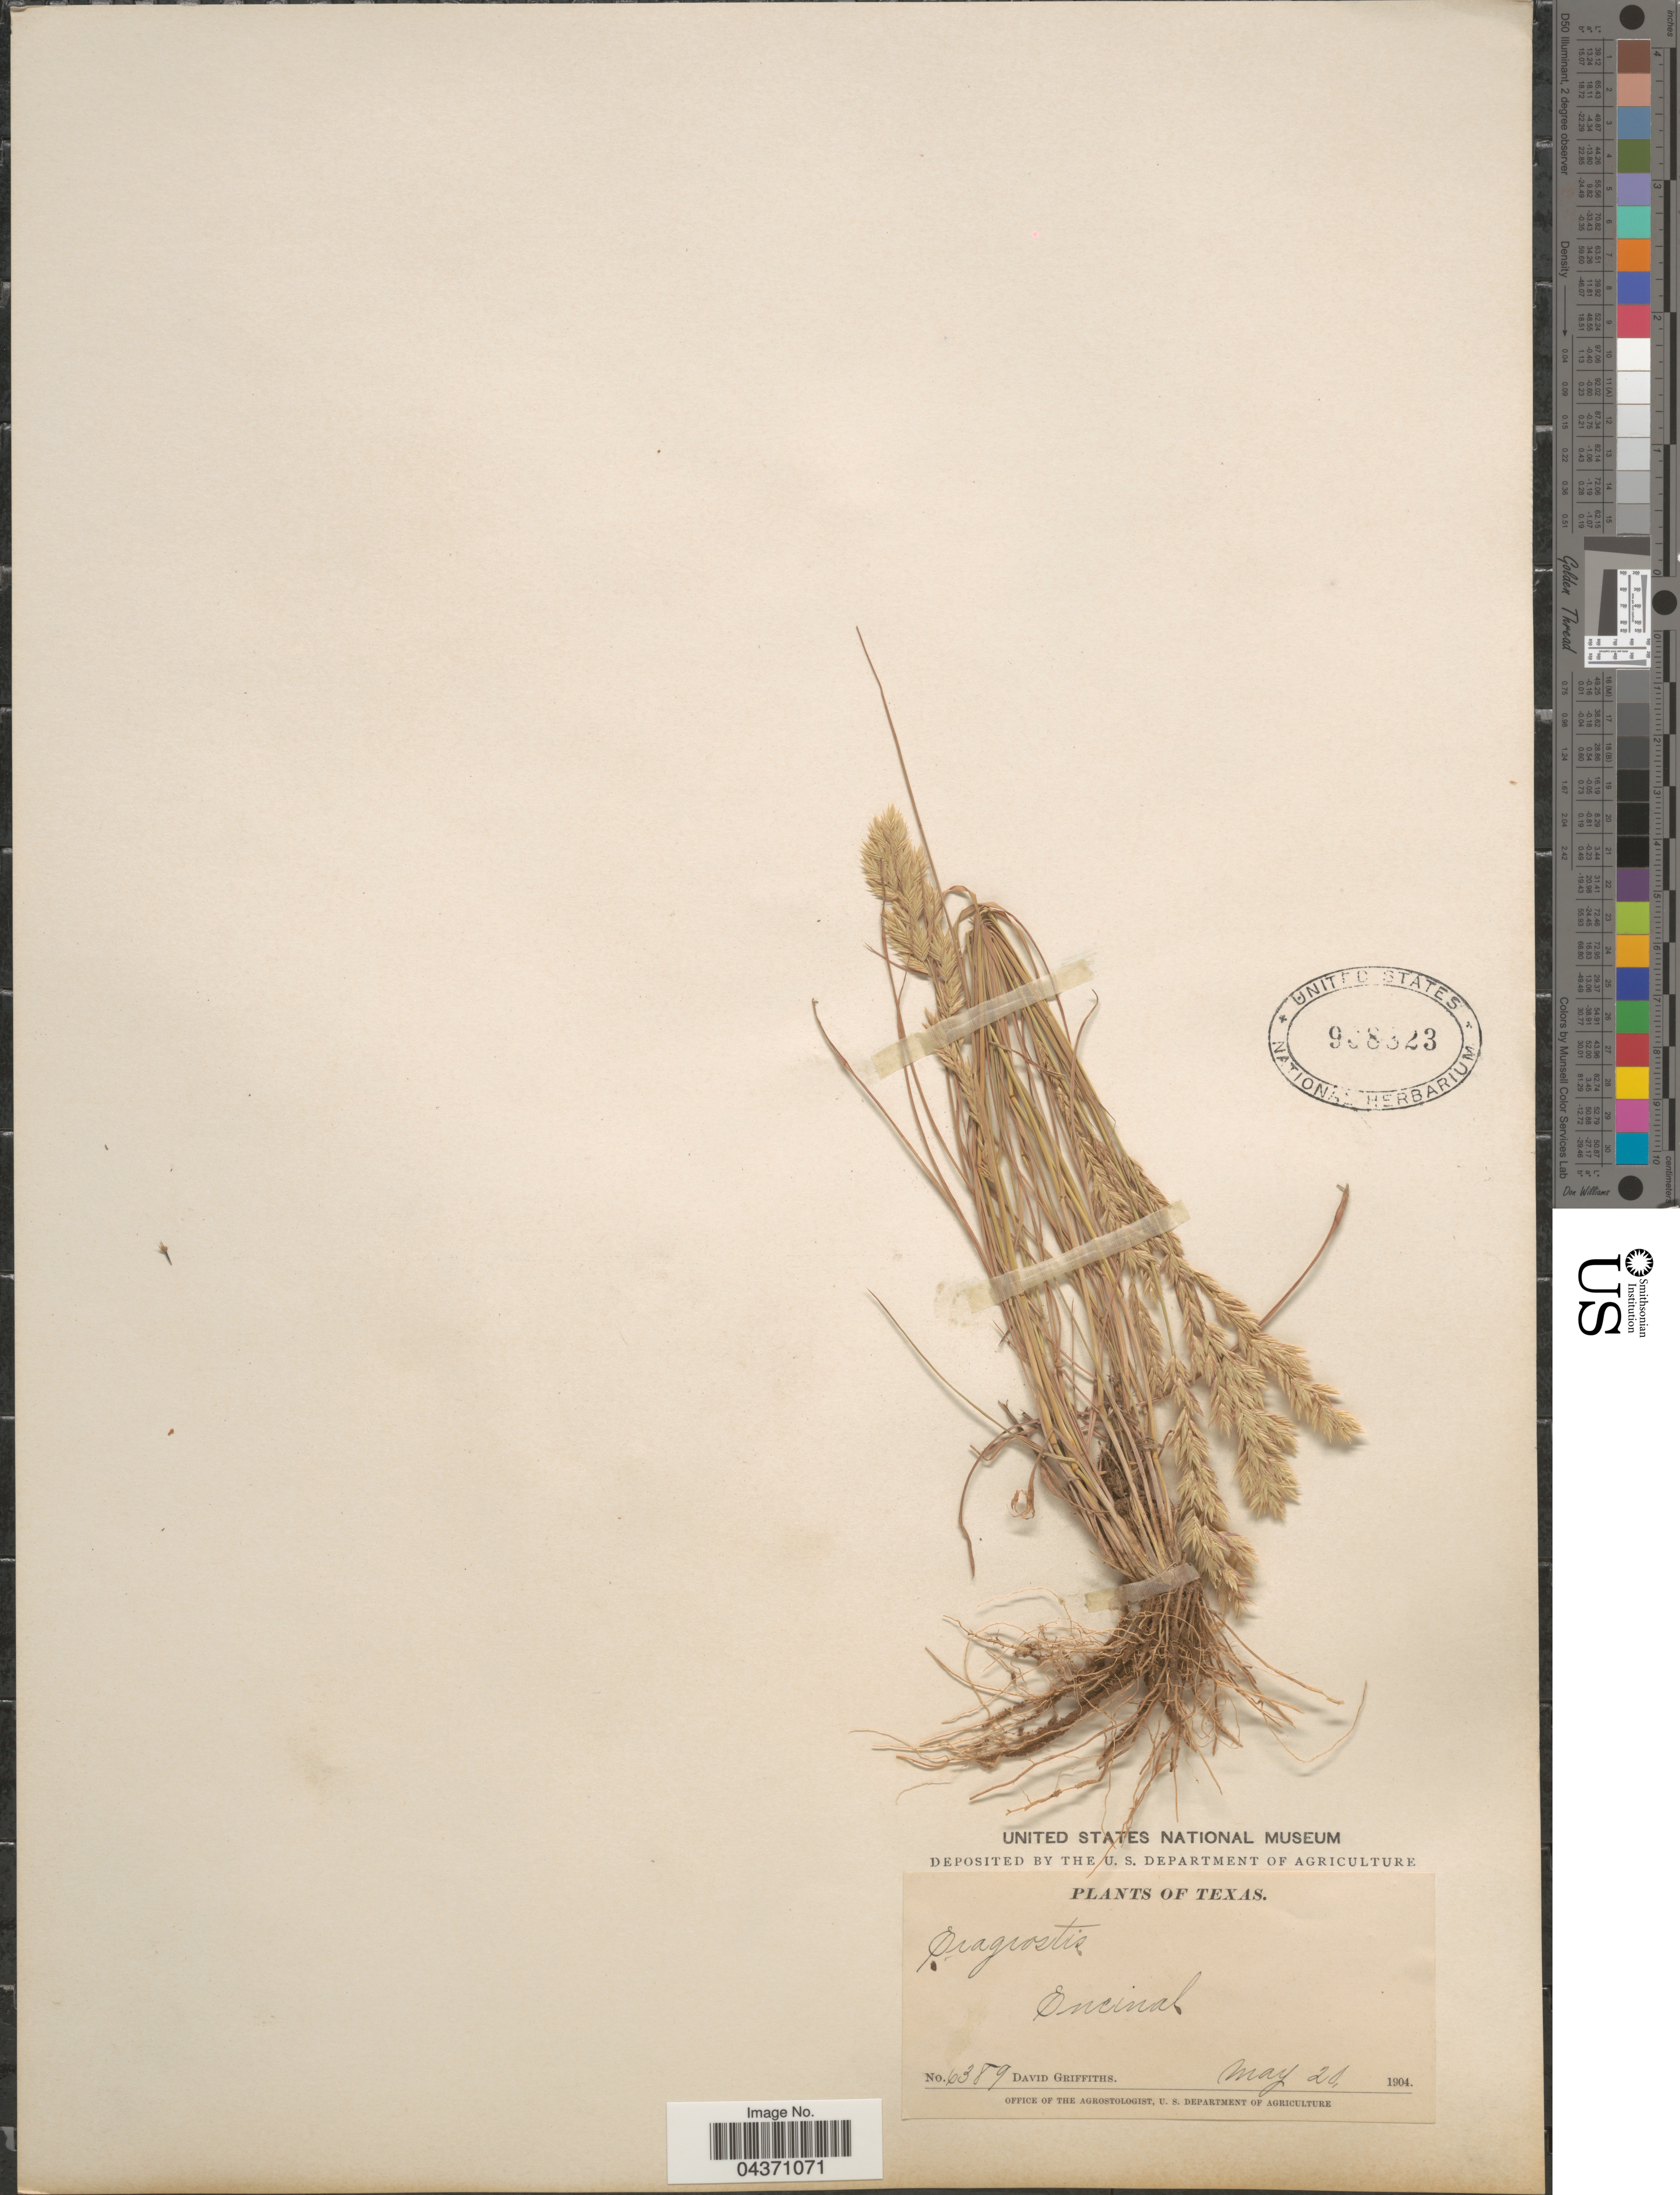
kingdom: Plantae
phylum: Tracheophyta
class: Liliopsida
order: Poales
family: Poaceae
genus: Eragrostis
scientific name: Eragrostis secundiflora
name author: J. Presl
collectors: D. Griffiths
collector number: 6389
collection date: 1904-05-20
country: United States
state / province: Texas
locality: Encinal.